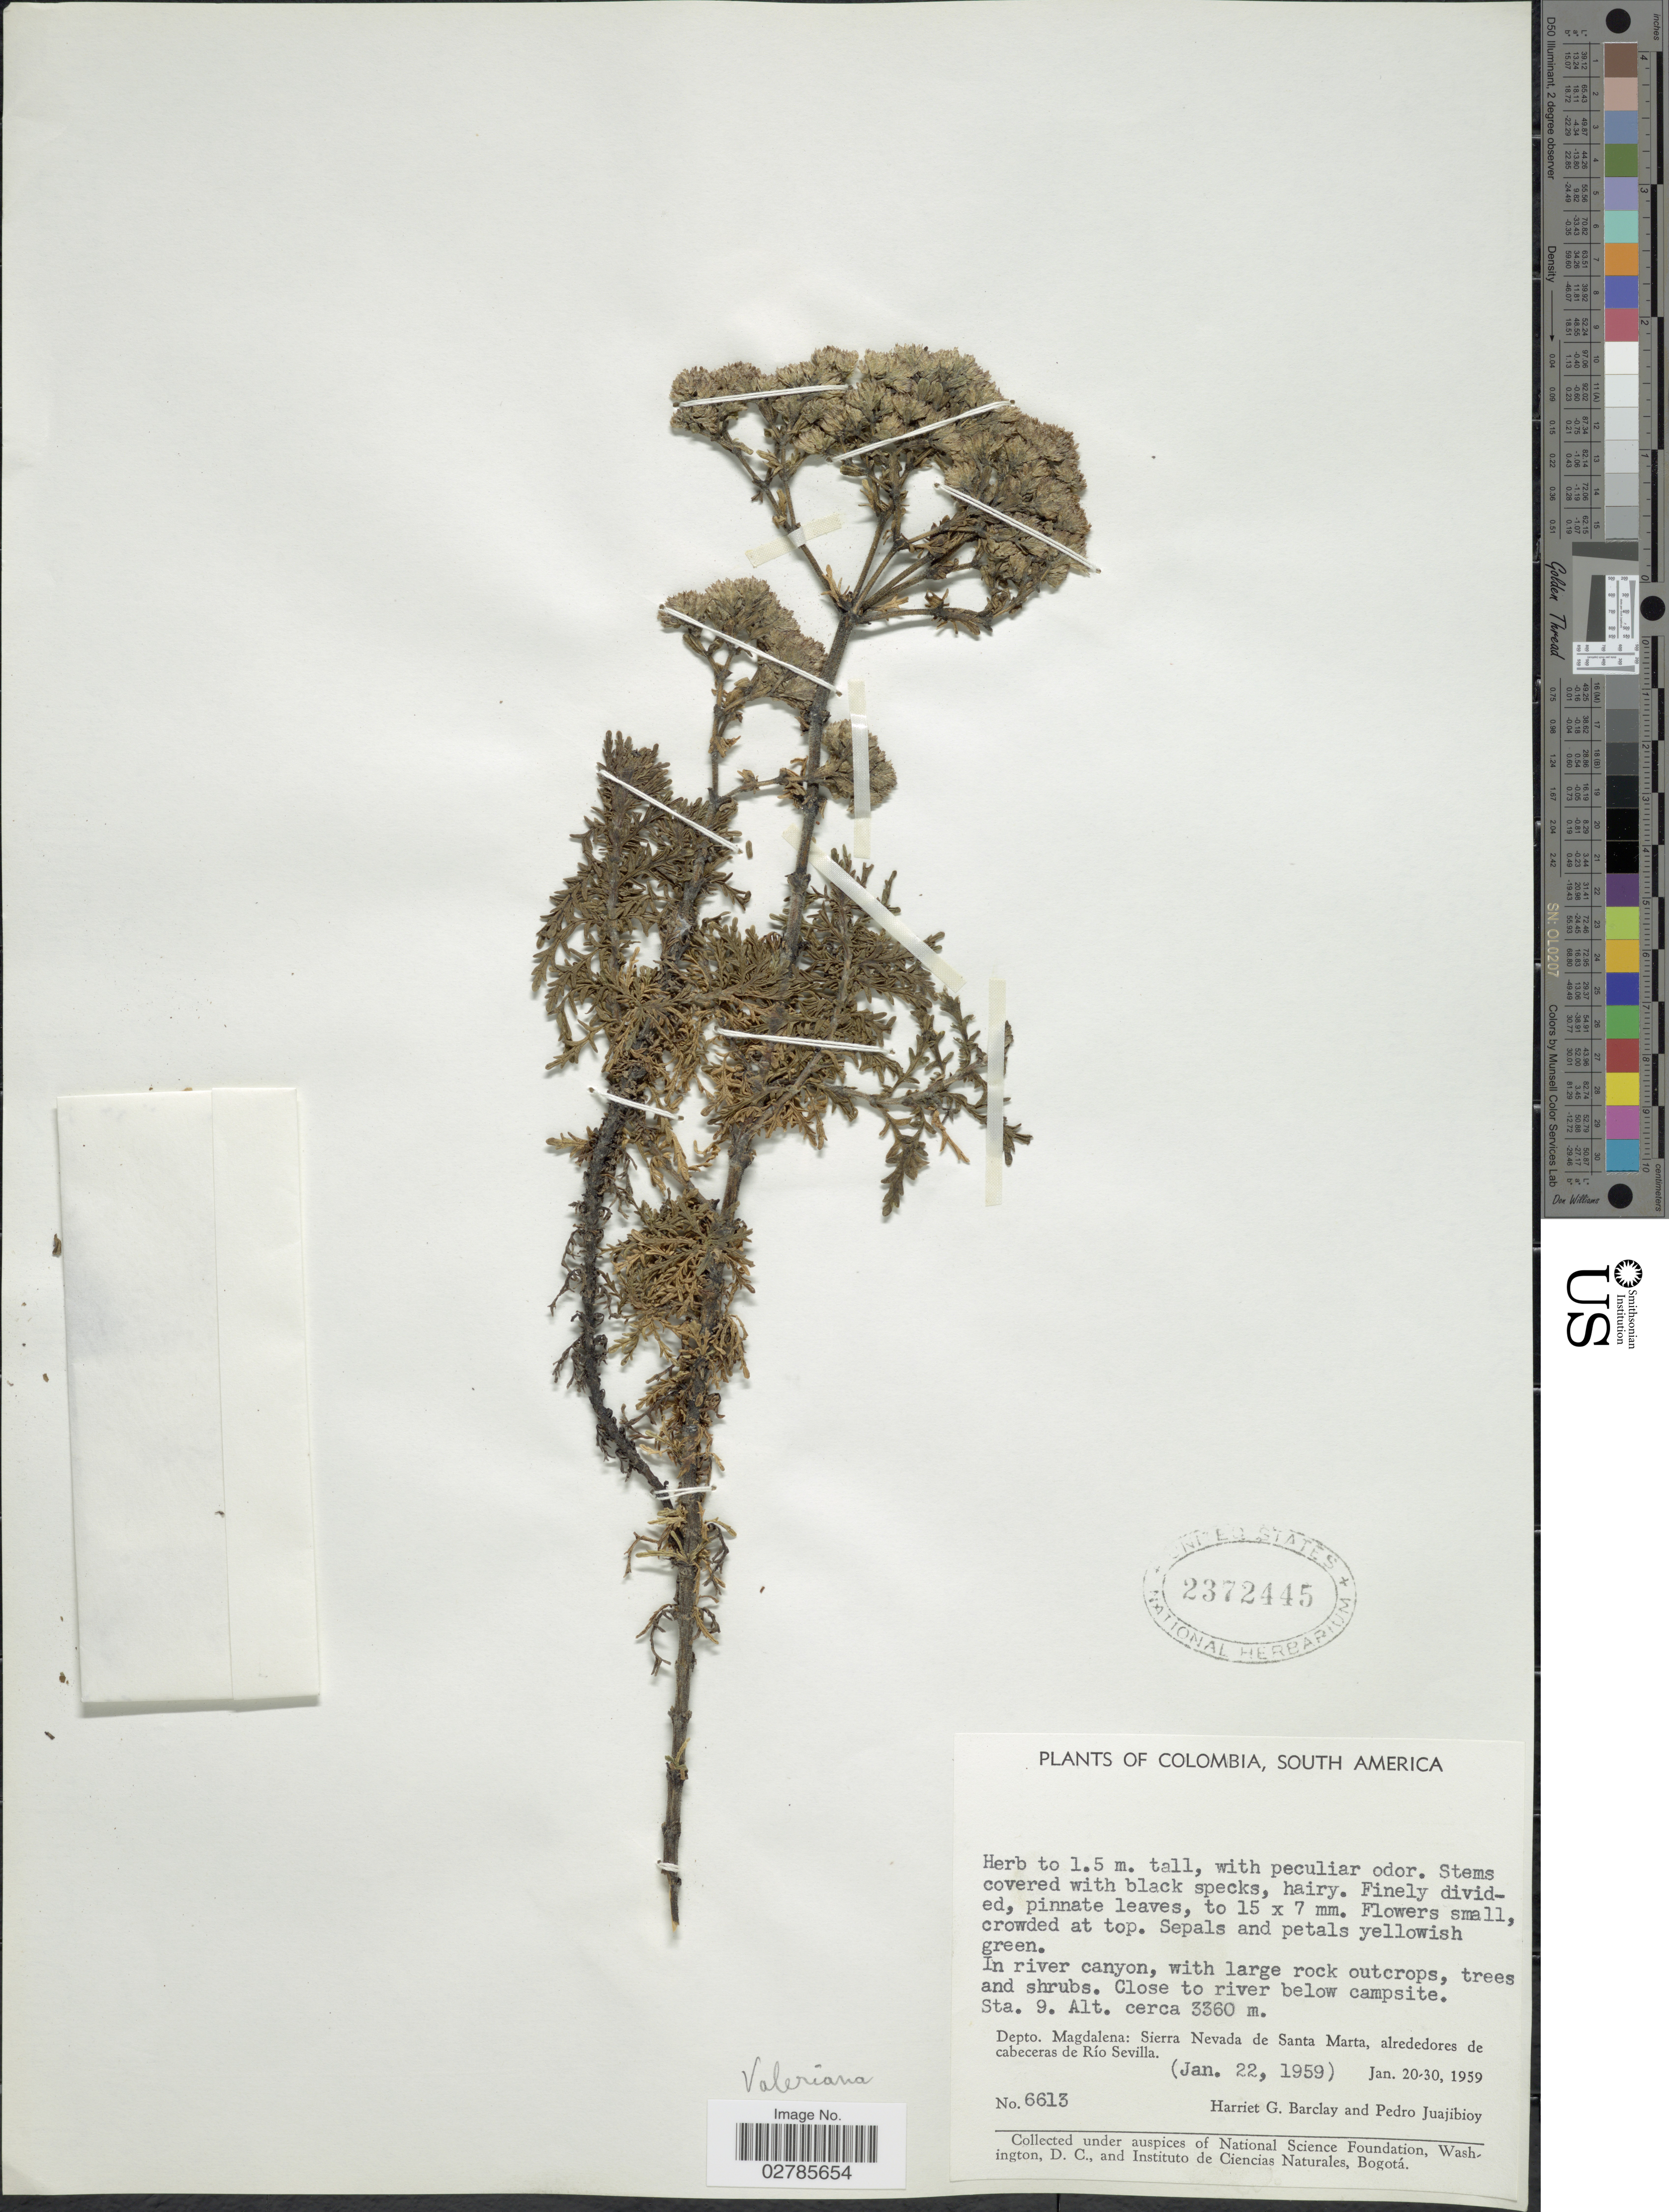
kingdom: Plantae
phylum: Tracheophyta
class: Magnoliopsida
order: Dipsacales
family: Caprifoliaceae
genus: Valeriana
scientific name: Valeriana sp.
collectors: H. G. Barclay & P. Juajibioy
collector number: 6613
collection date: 1959-01-22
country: Colombia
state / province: Magdalena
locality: Depto. Magdalena: Sierra Nevada de Santa Marta, alrededores de cabeceras de Río Sevilla.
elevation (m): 3360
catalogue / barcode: US 2372445